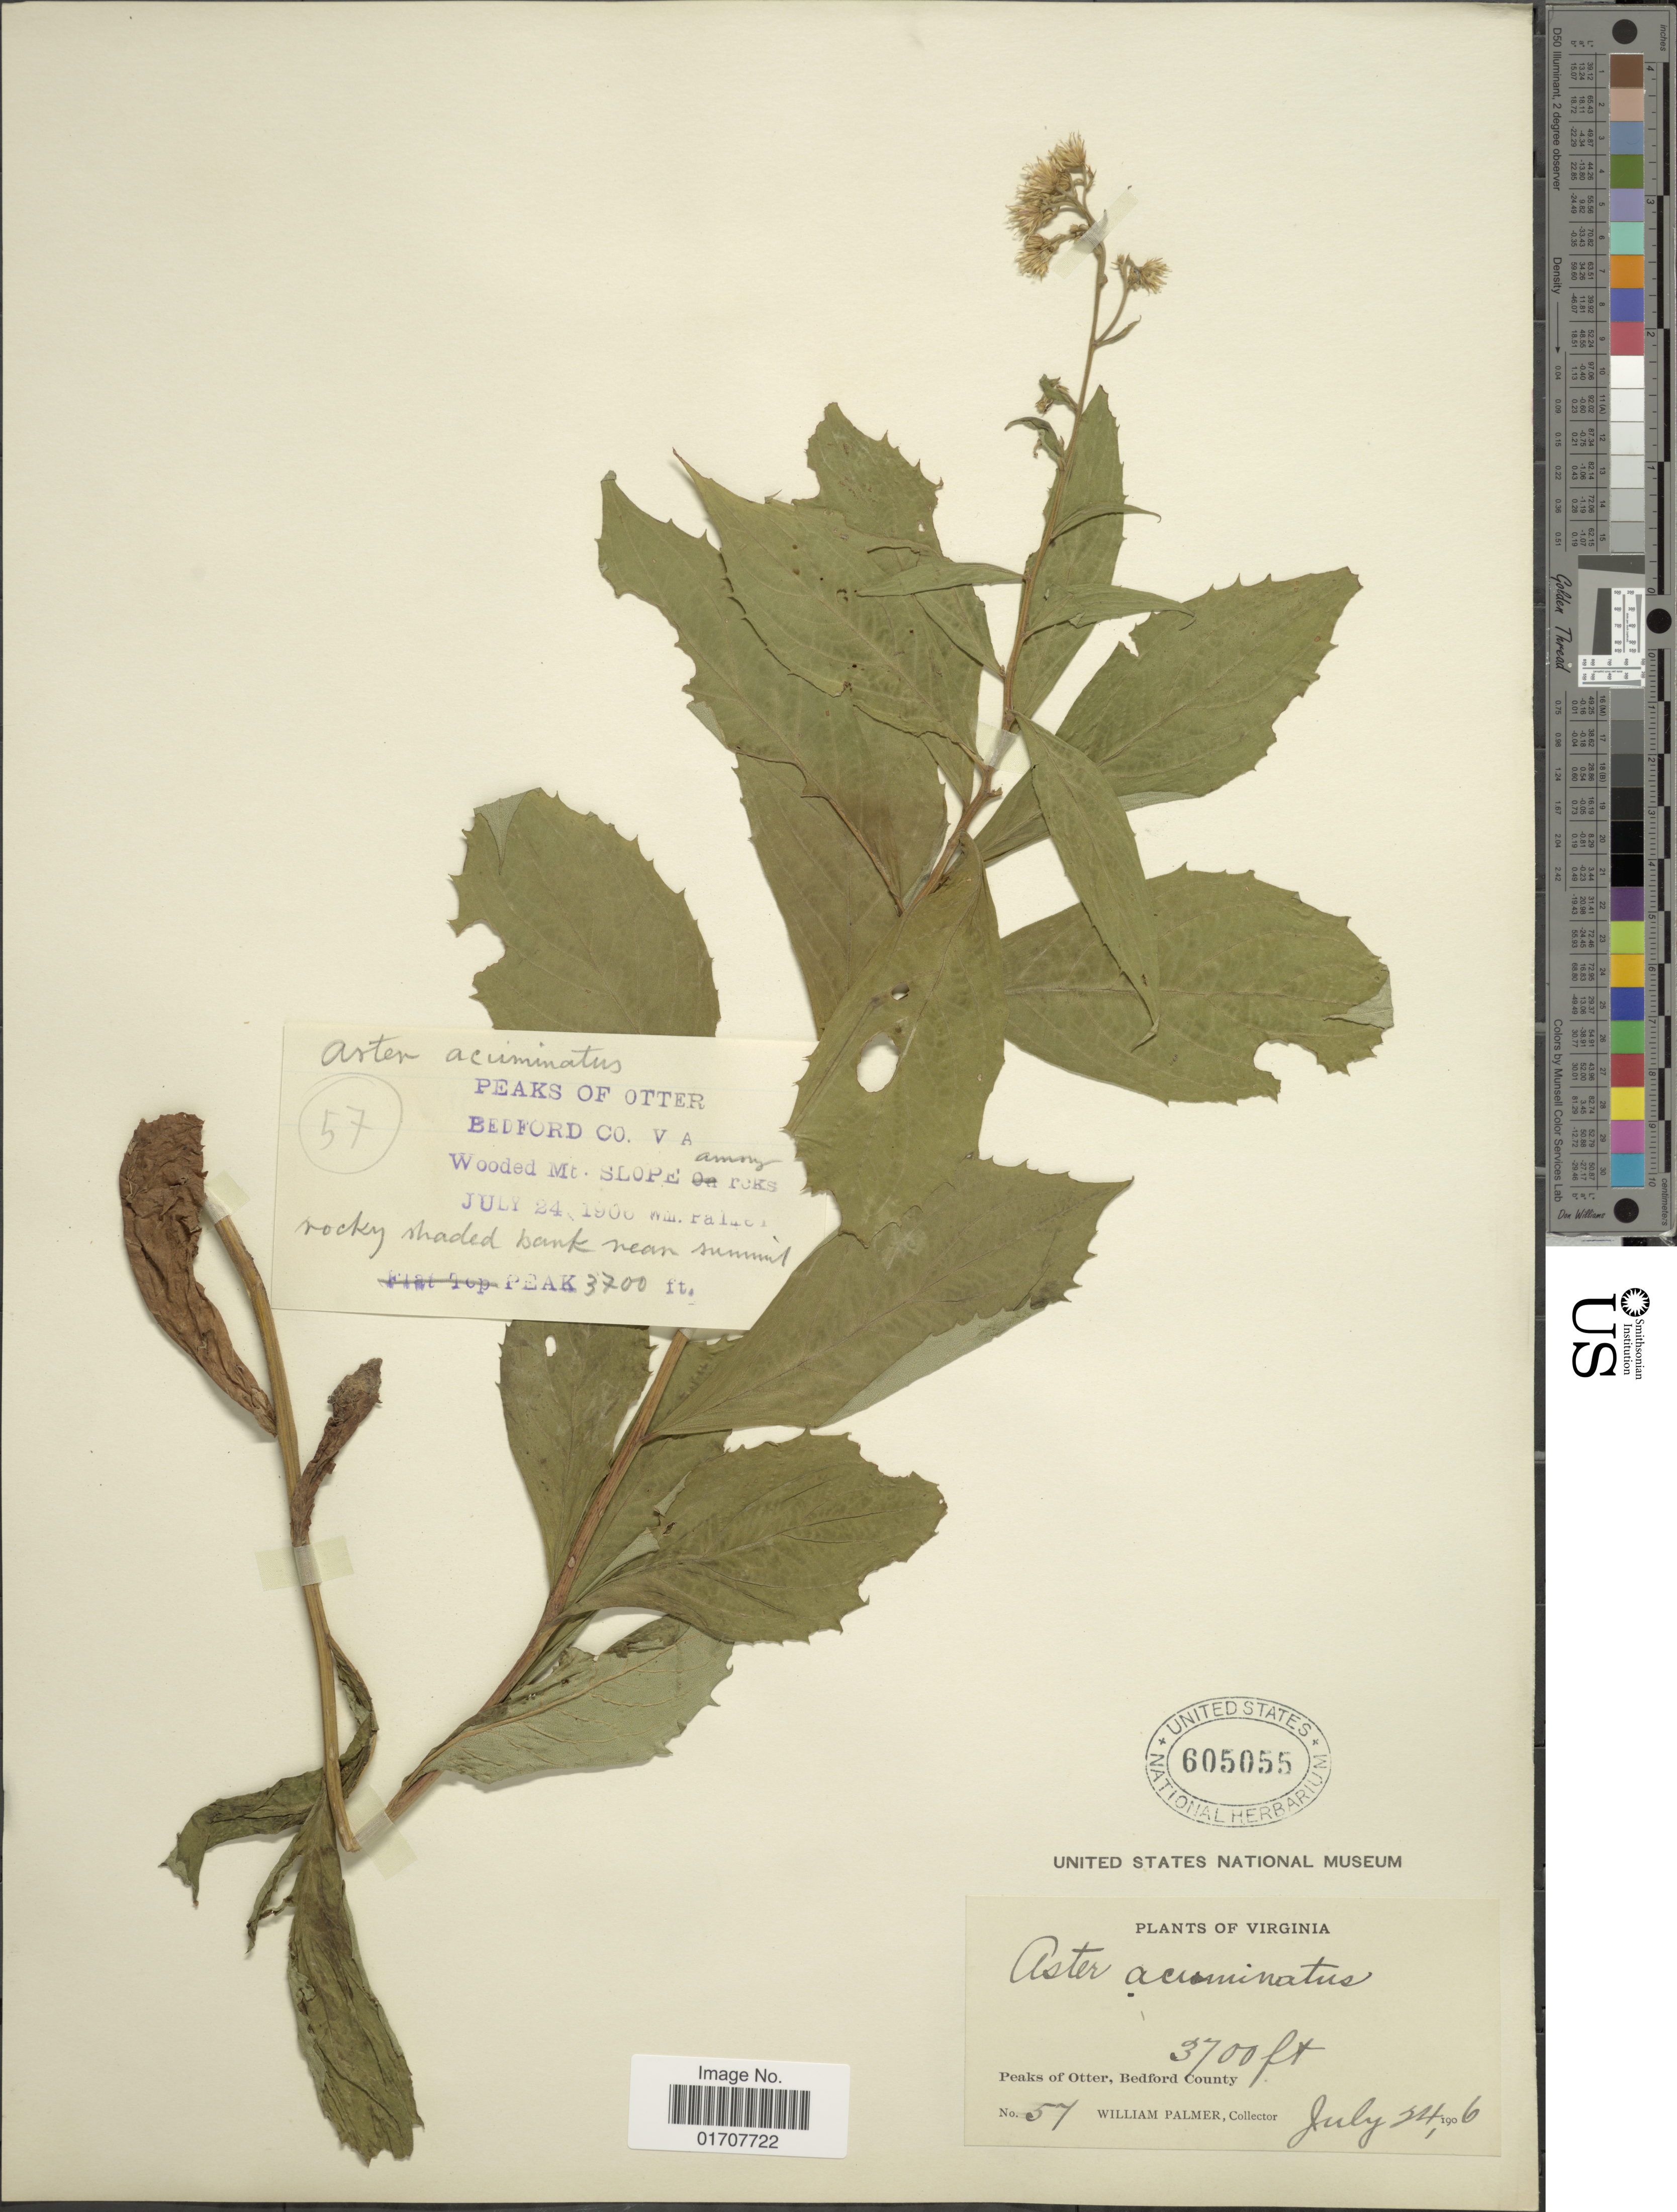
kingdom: Plantae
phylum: Tracheophyta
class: Magnoliopsida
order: Asterales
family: Asteraceae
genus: Oclemena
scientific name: Oclemena acuminata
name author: (Michx.) Greene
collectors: W. Palmer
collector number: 57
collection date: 1906-07-24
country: United States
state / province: Virginia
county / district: Bedford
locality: Peaks of Otter, Bedford County, Va., Wooded Mt. Slope among rocks, rocky shaded bank near summit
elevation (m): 1900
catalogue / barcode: US 605055